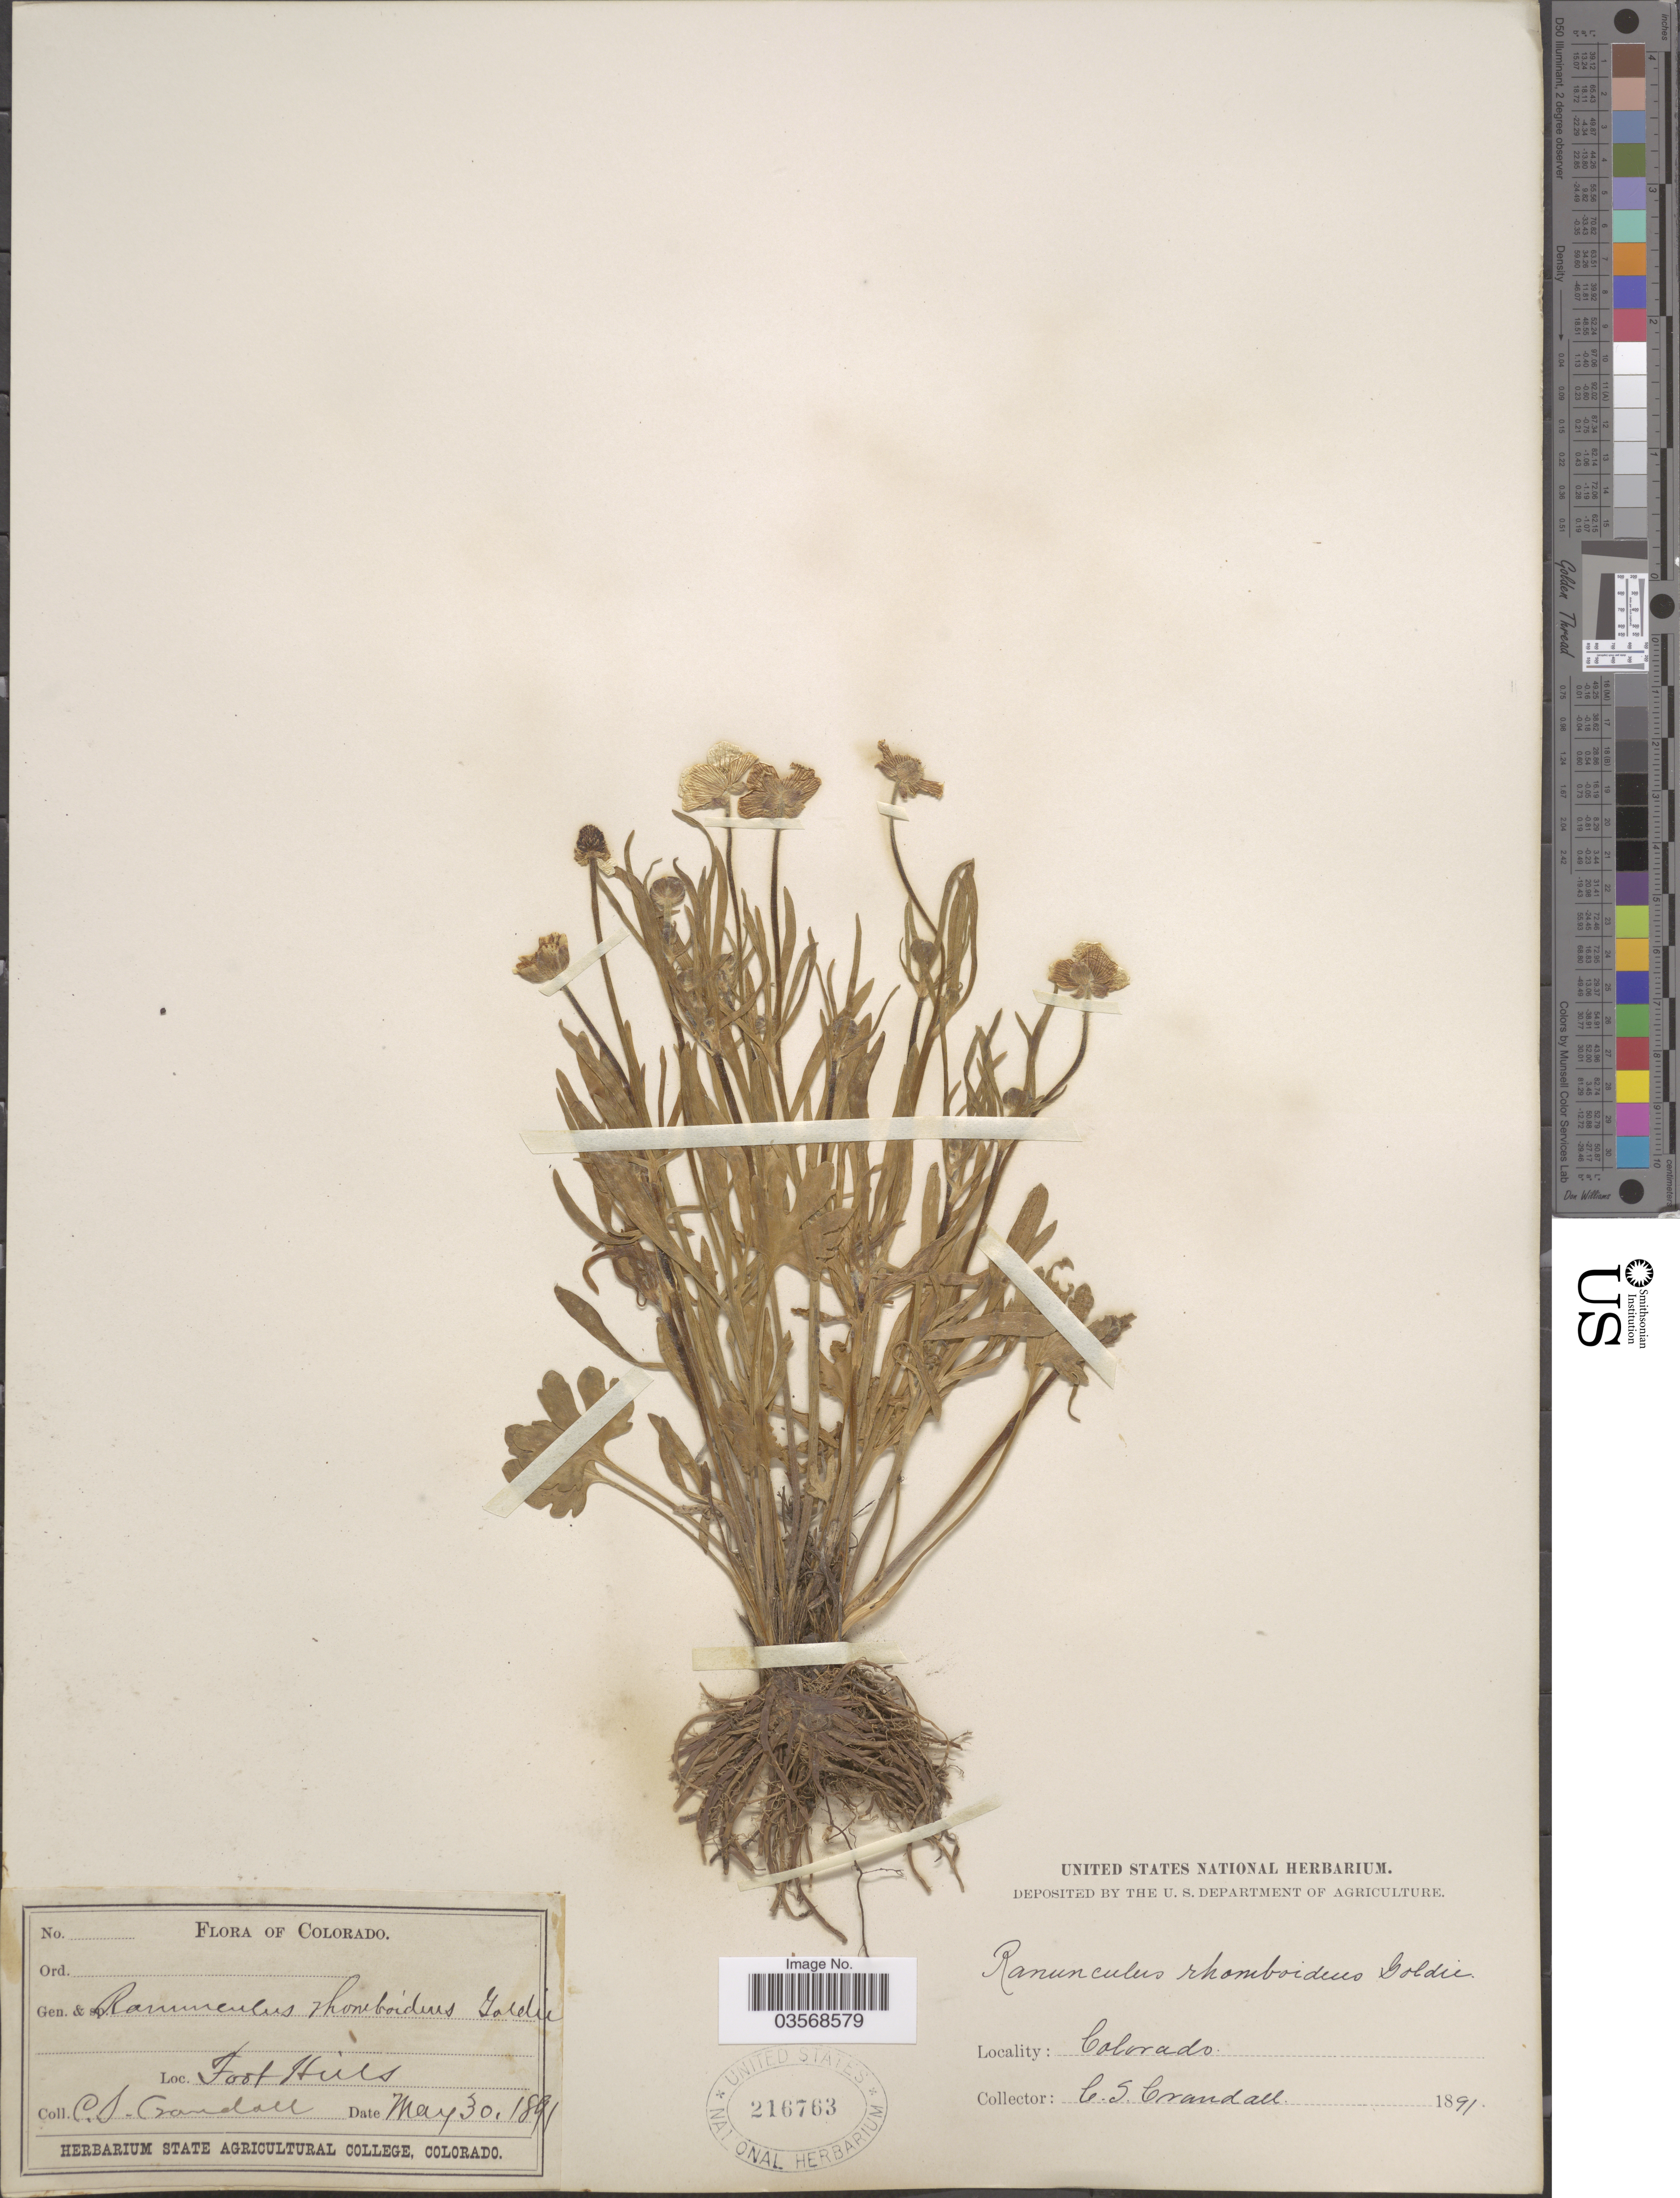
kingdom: Plantae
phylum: Tracheophyta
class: Magnoliopsida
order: Ranunculales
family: Ranunculaceae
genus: Ranunculus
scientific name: Ranunculus ovalis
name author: Raf.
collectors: C. Crandall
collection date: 1891-05-30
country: United States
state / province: Colorado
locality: Foot Hills.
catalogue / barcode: US 216763